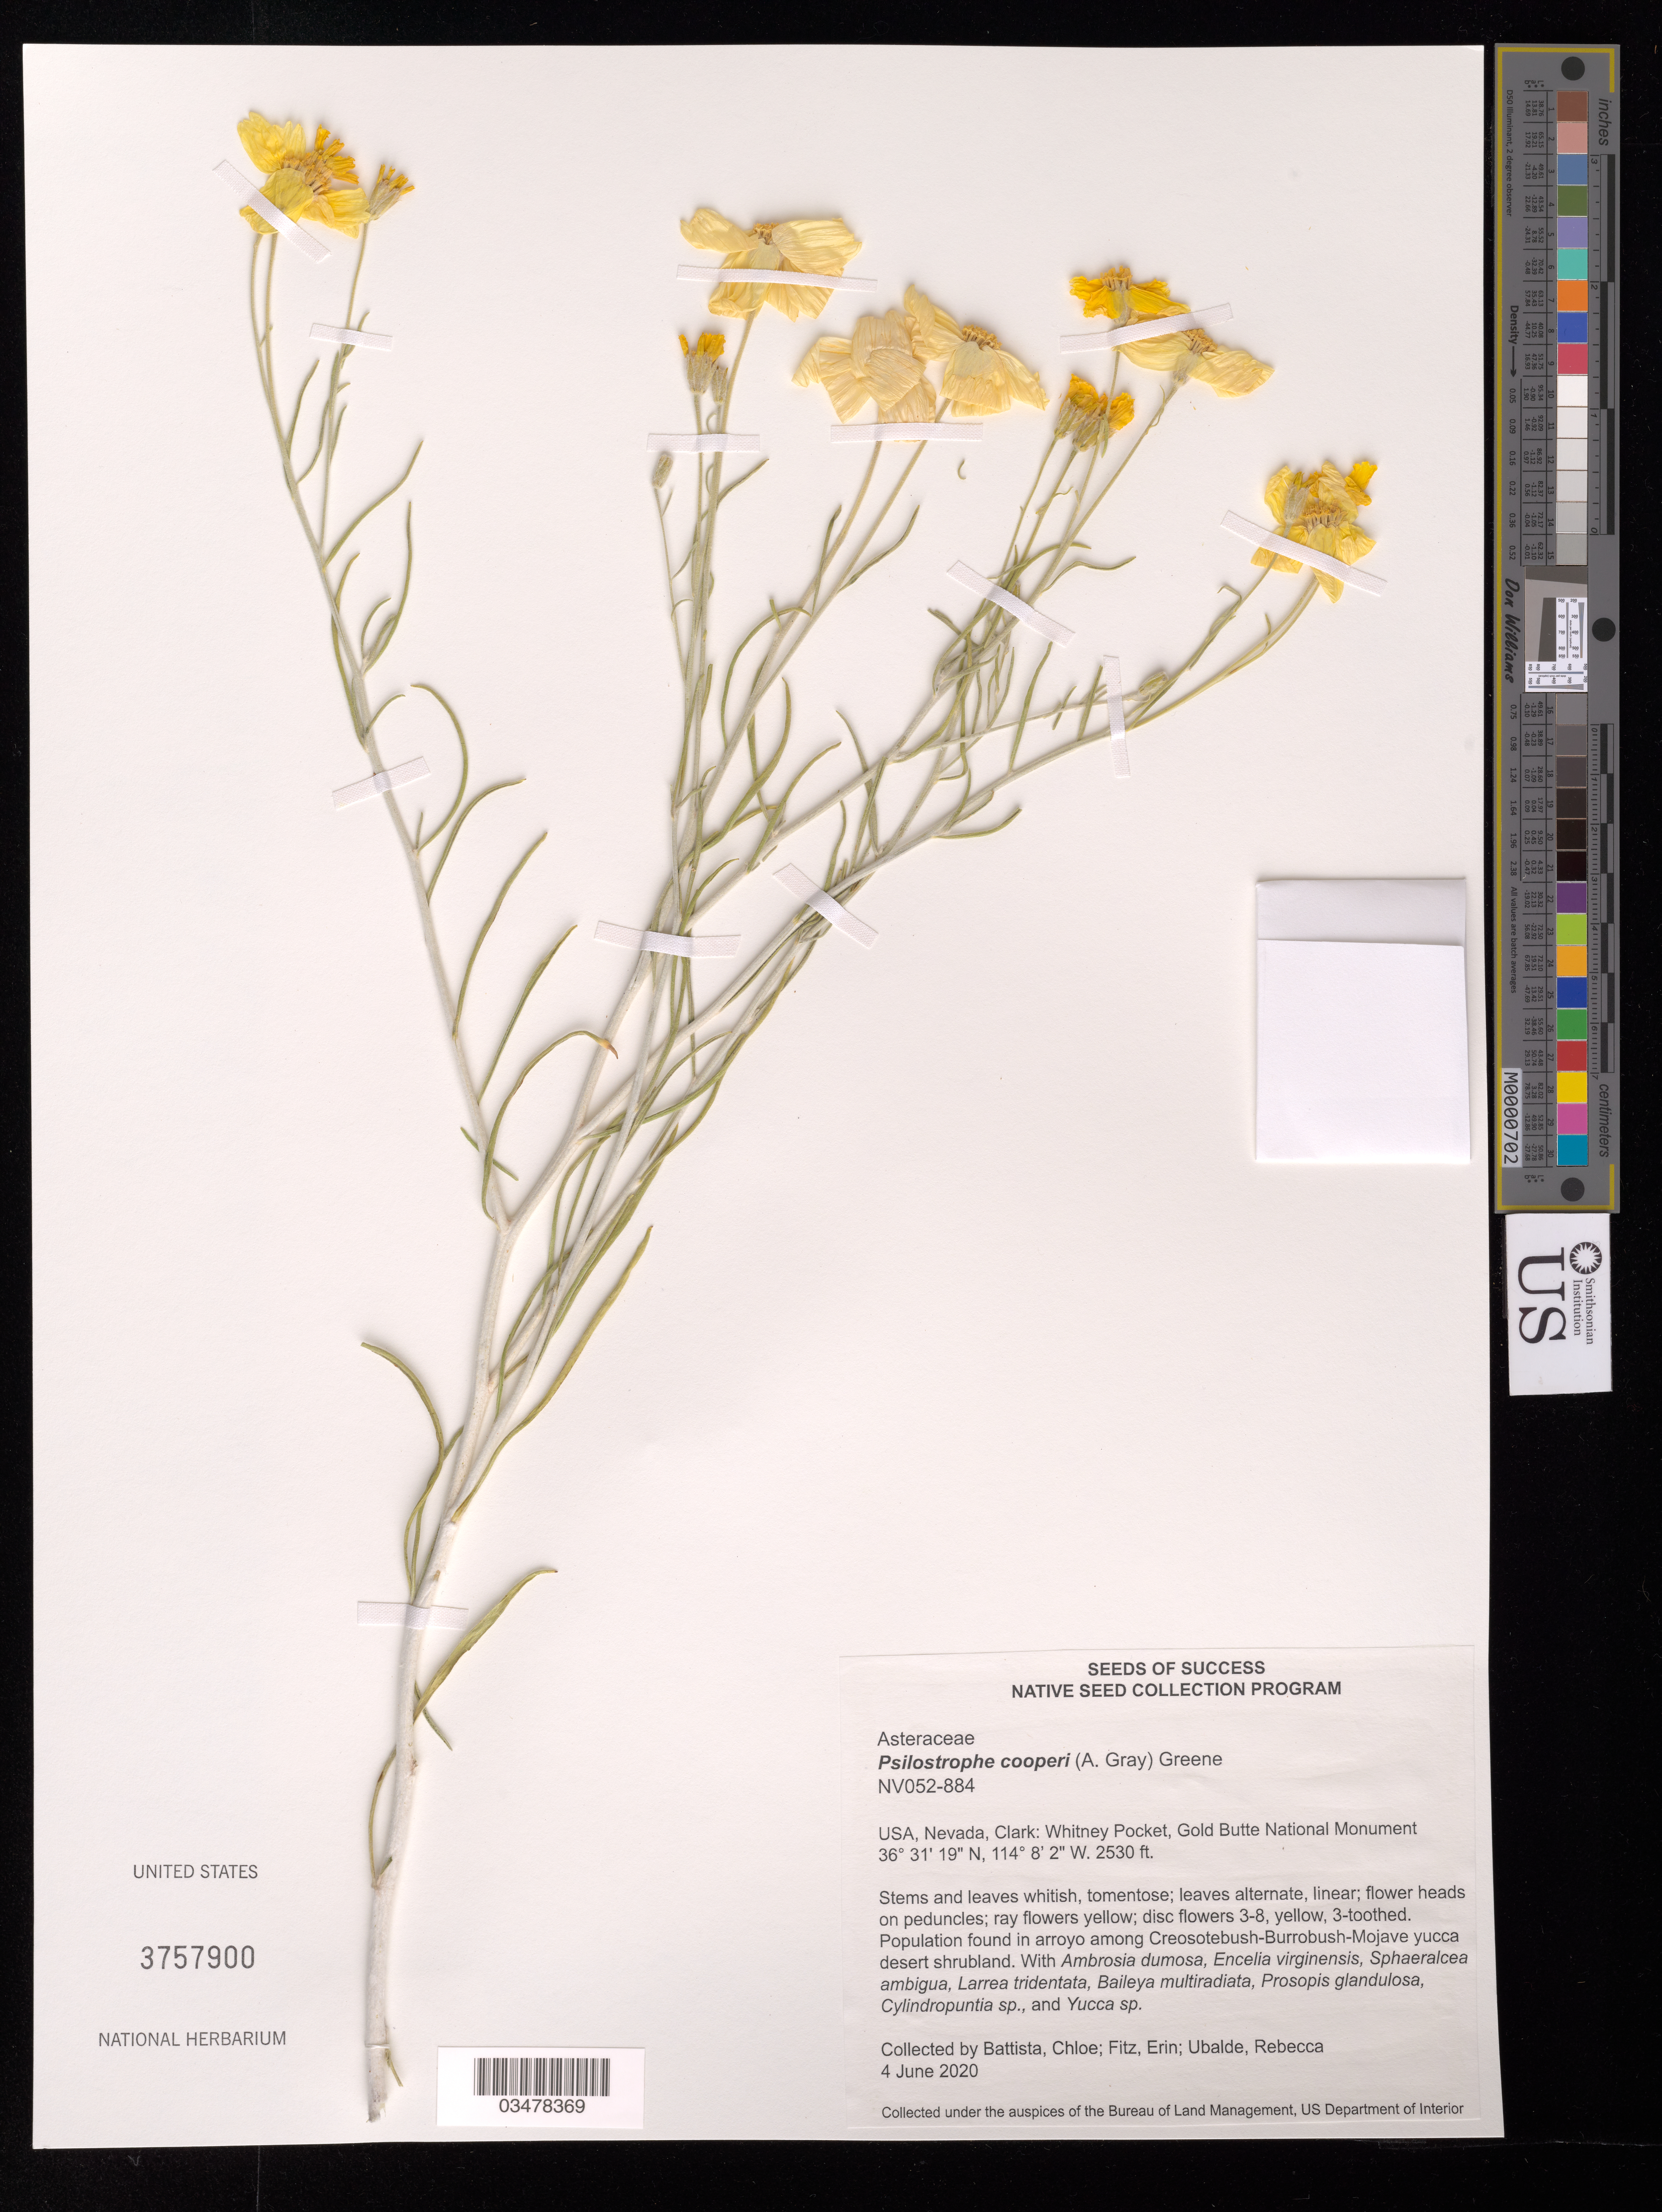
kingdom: Plantae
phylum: Tracheophyta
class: Magnoliopsida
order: Asterales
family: Asteraceae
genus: Psilostrophe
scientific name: Psilostrophe cooperi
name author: (A. Gray) Greene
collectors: C. Battista, E. Fitz & R. Ubalde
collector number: NV052-884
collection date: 2020-06-04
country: United States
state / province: Nevada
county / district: Clark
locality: Whitney Pocket. Gold Butte National Monument.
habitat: Creosotebush-Burrobush-Mojave yucca desert shrubland. With Ambrosia dumosa, Larrea tridentata, Yucca sp., etc.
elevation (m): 771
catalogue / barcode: US 3757900